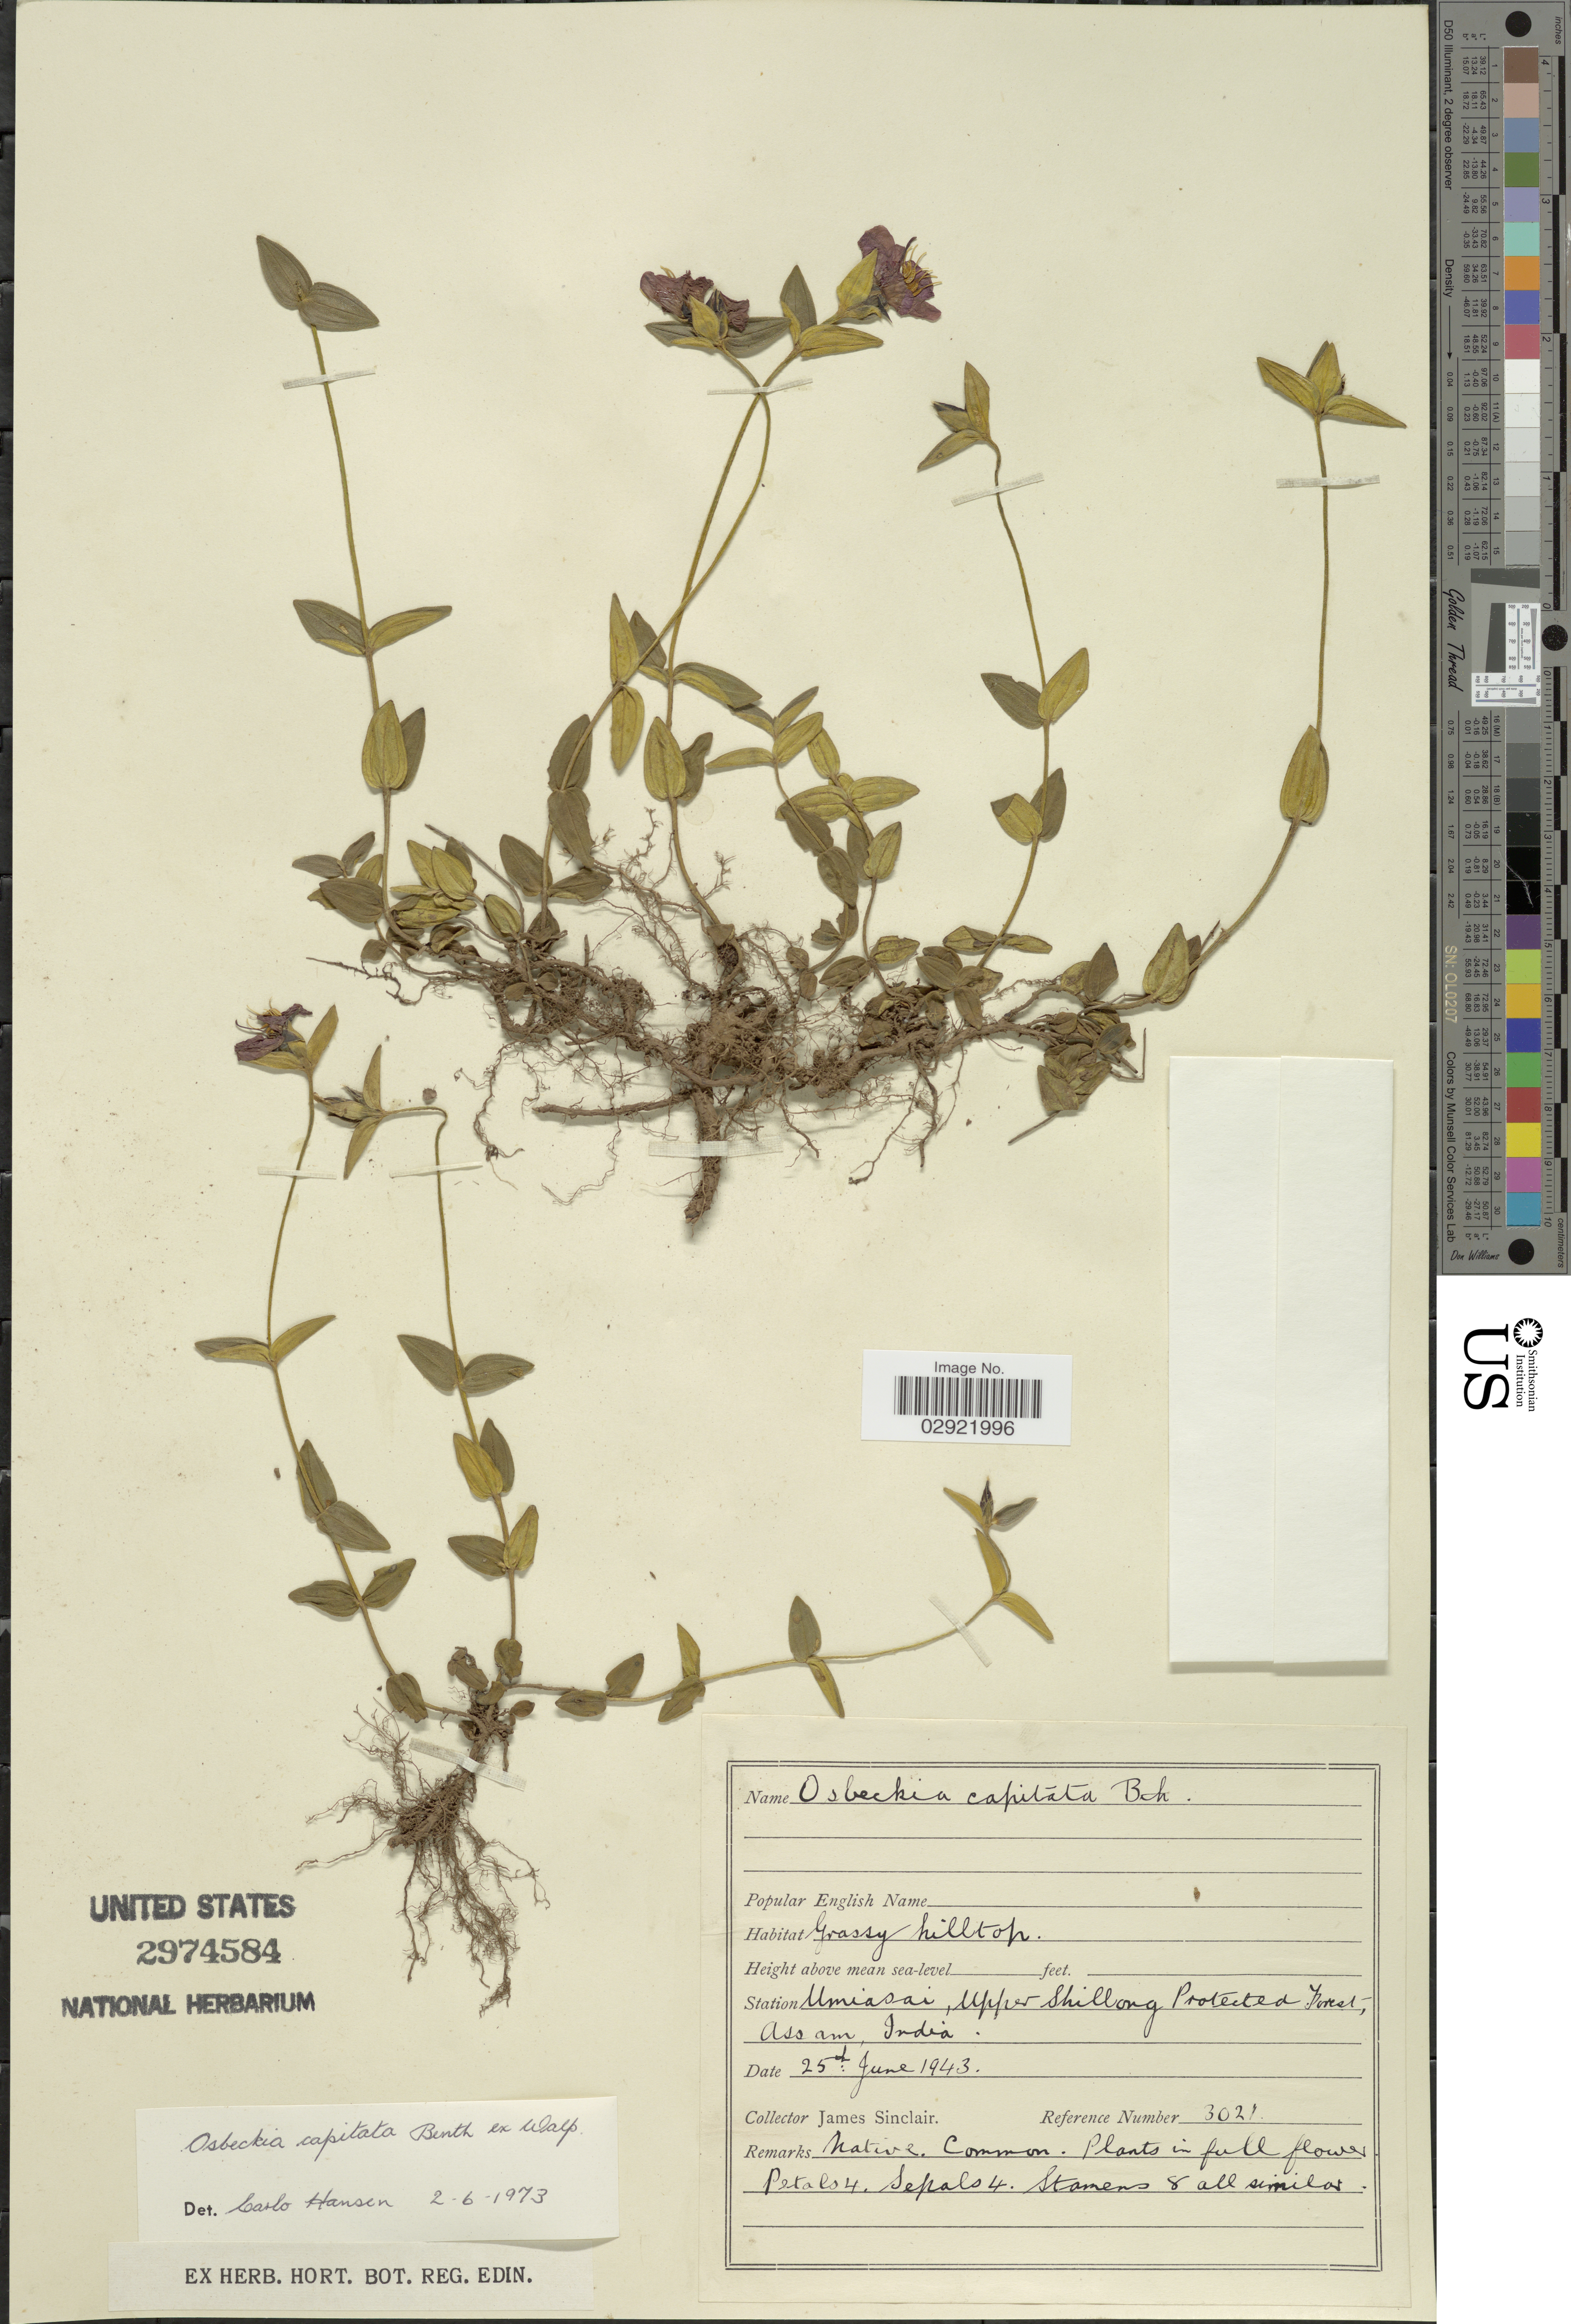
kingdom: Plantae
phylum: Tracheophyta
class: Magnoliopsida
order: Myrtales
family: Melastomataceae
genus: Osbeckia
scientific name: Osbeckia capitata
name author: Benth. ex Naudin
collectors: J. Sinclair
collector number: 3021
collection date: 1943-06-25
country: India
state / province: Meghalaya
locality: Umiasai, Upper Shillong Protected Forest.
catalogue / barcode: US 2974584